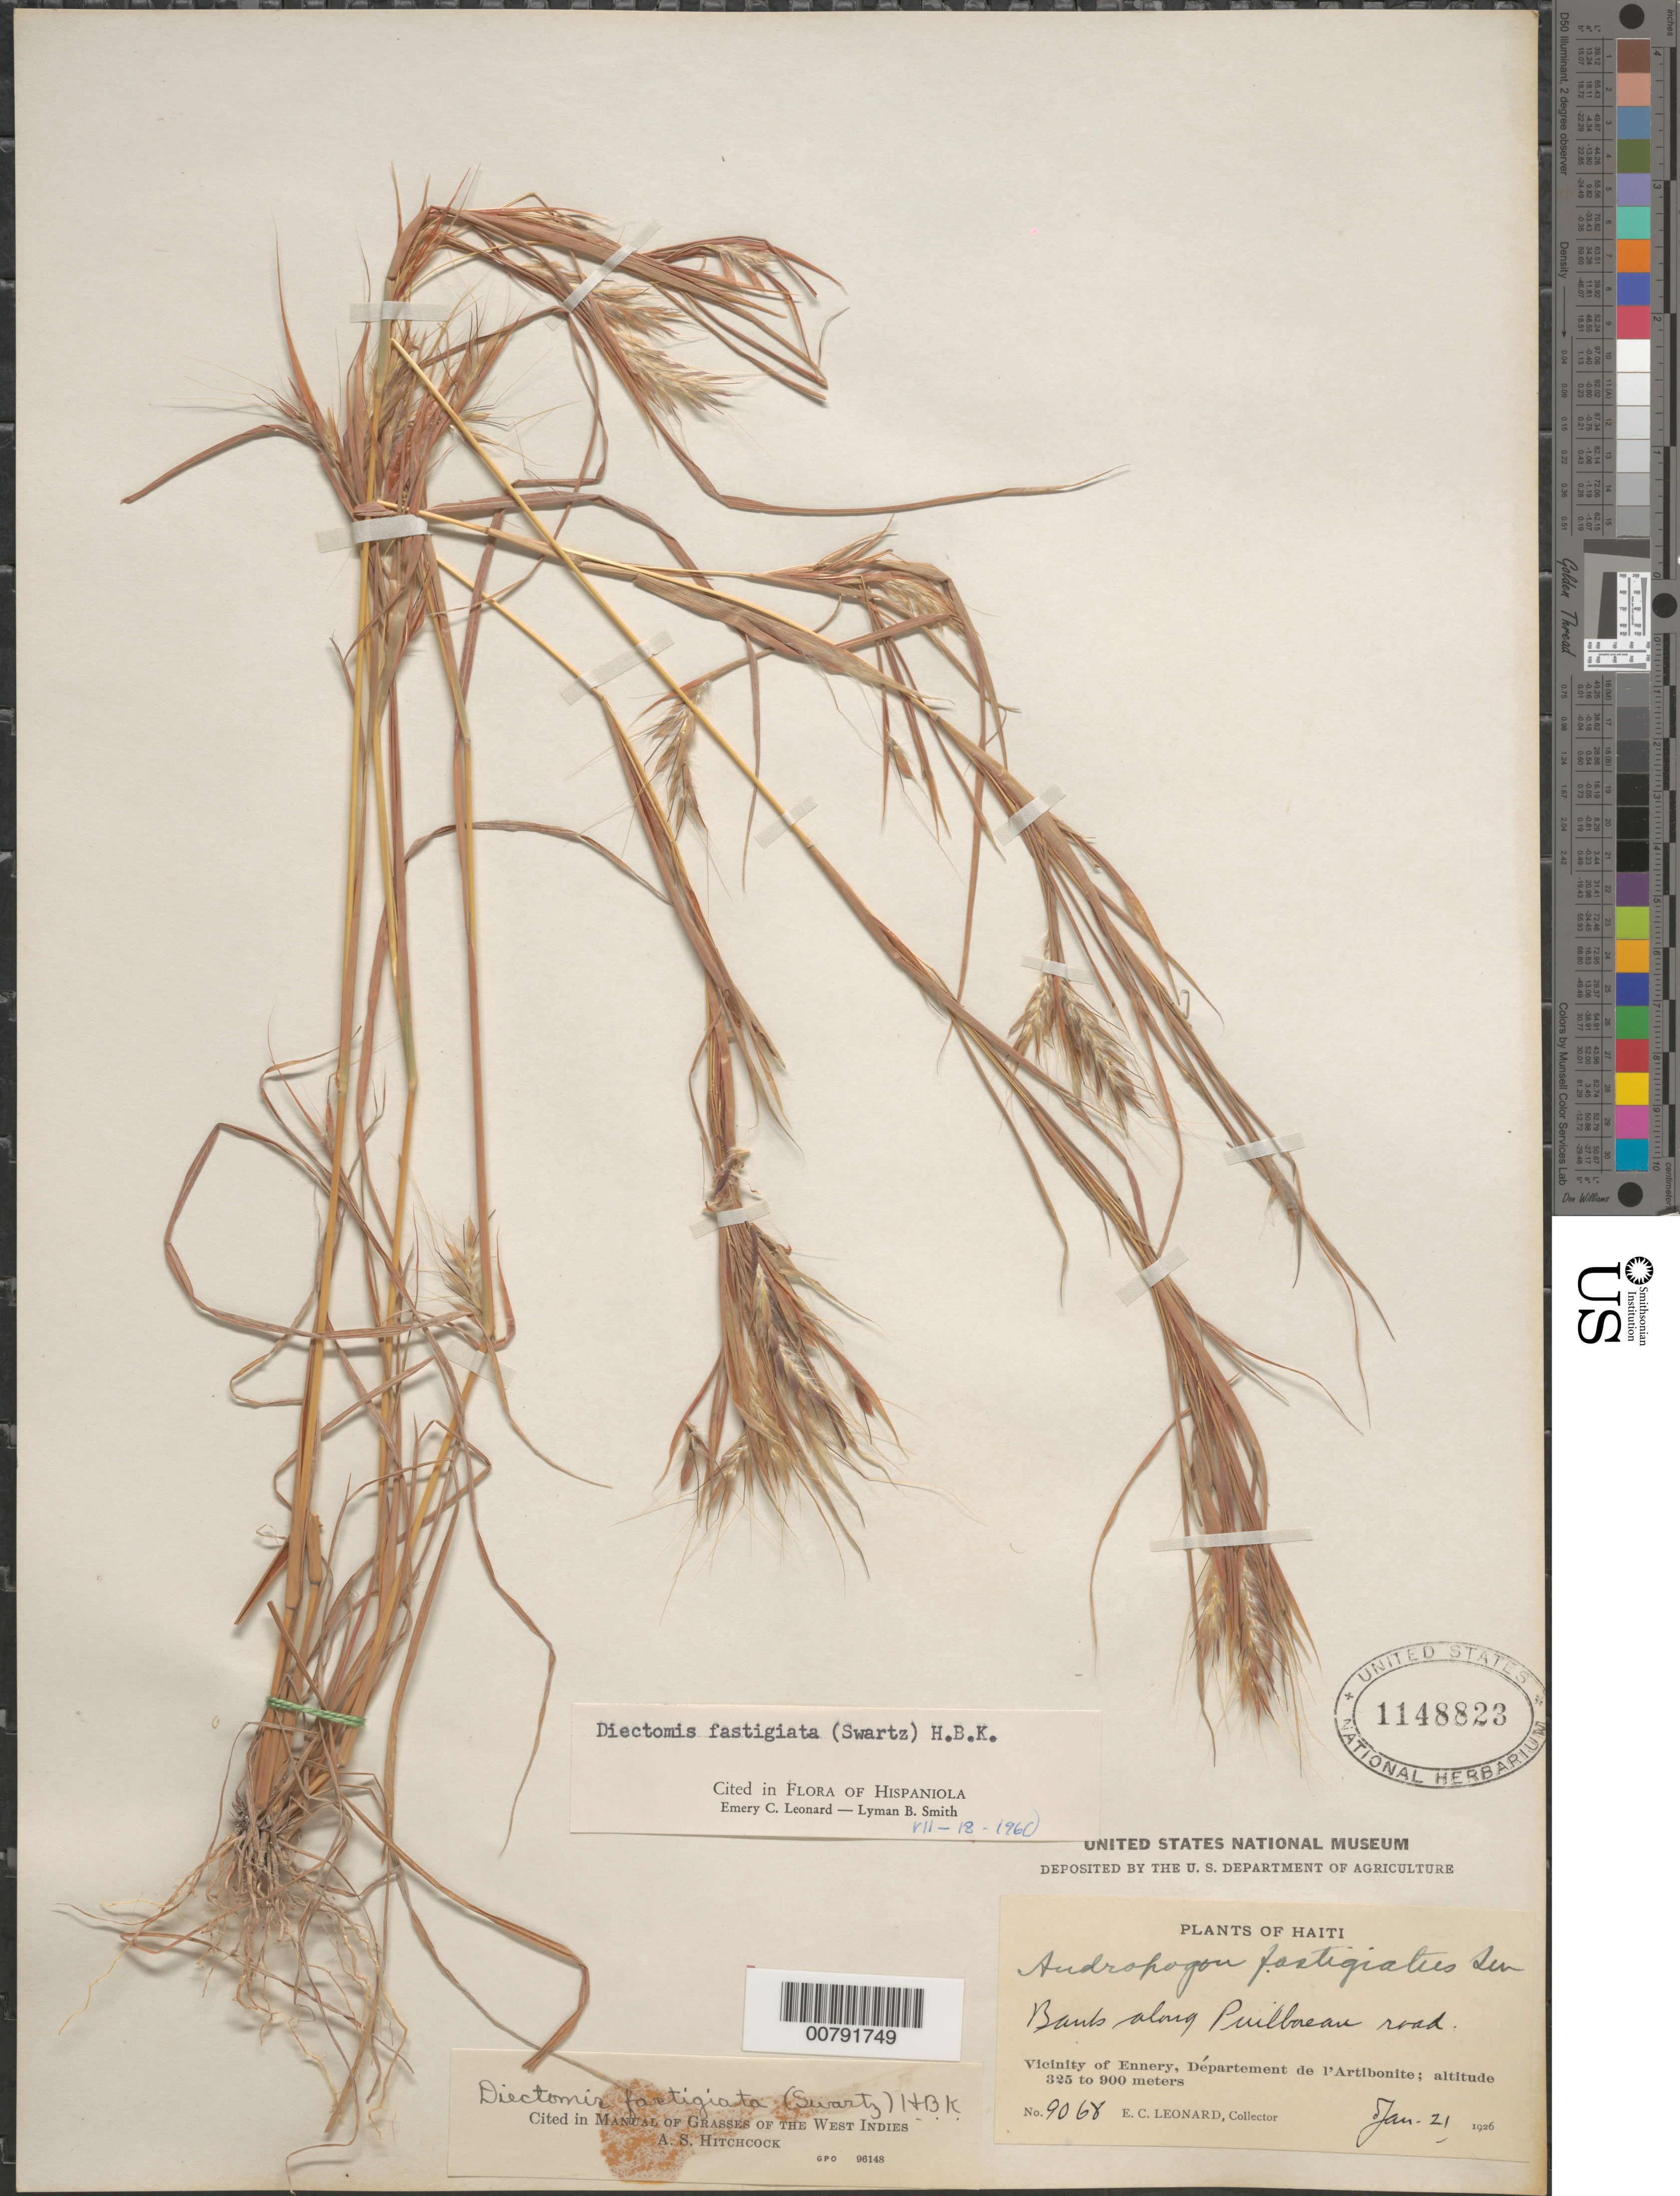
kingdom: Plantae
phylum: Tracheophyta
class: Liliopsida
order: Poales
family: Poaceae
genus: Andropogon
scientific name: Andropogon fastigiatus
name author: Sw.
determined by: Leonard, E. C.; Smith, L. B.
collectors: E. C. Leonard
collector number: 9068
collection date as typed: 21 Jan 1926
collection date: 1926-01-21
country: Haiti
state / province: Artibonite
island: Hispaniola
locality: Ennery vicinity, along Puilboreau Road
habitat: Along road bank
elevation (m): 325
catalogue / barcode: US 1148823